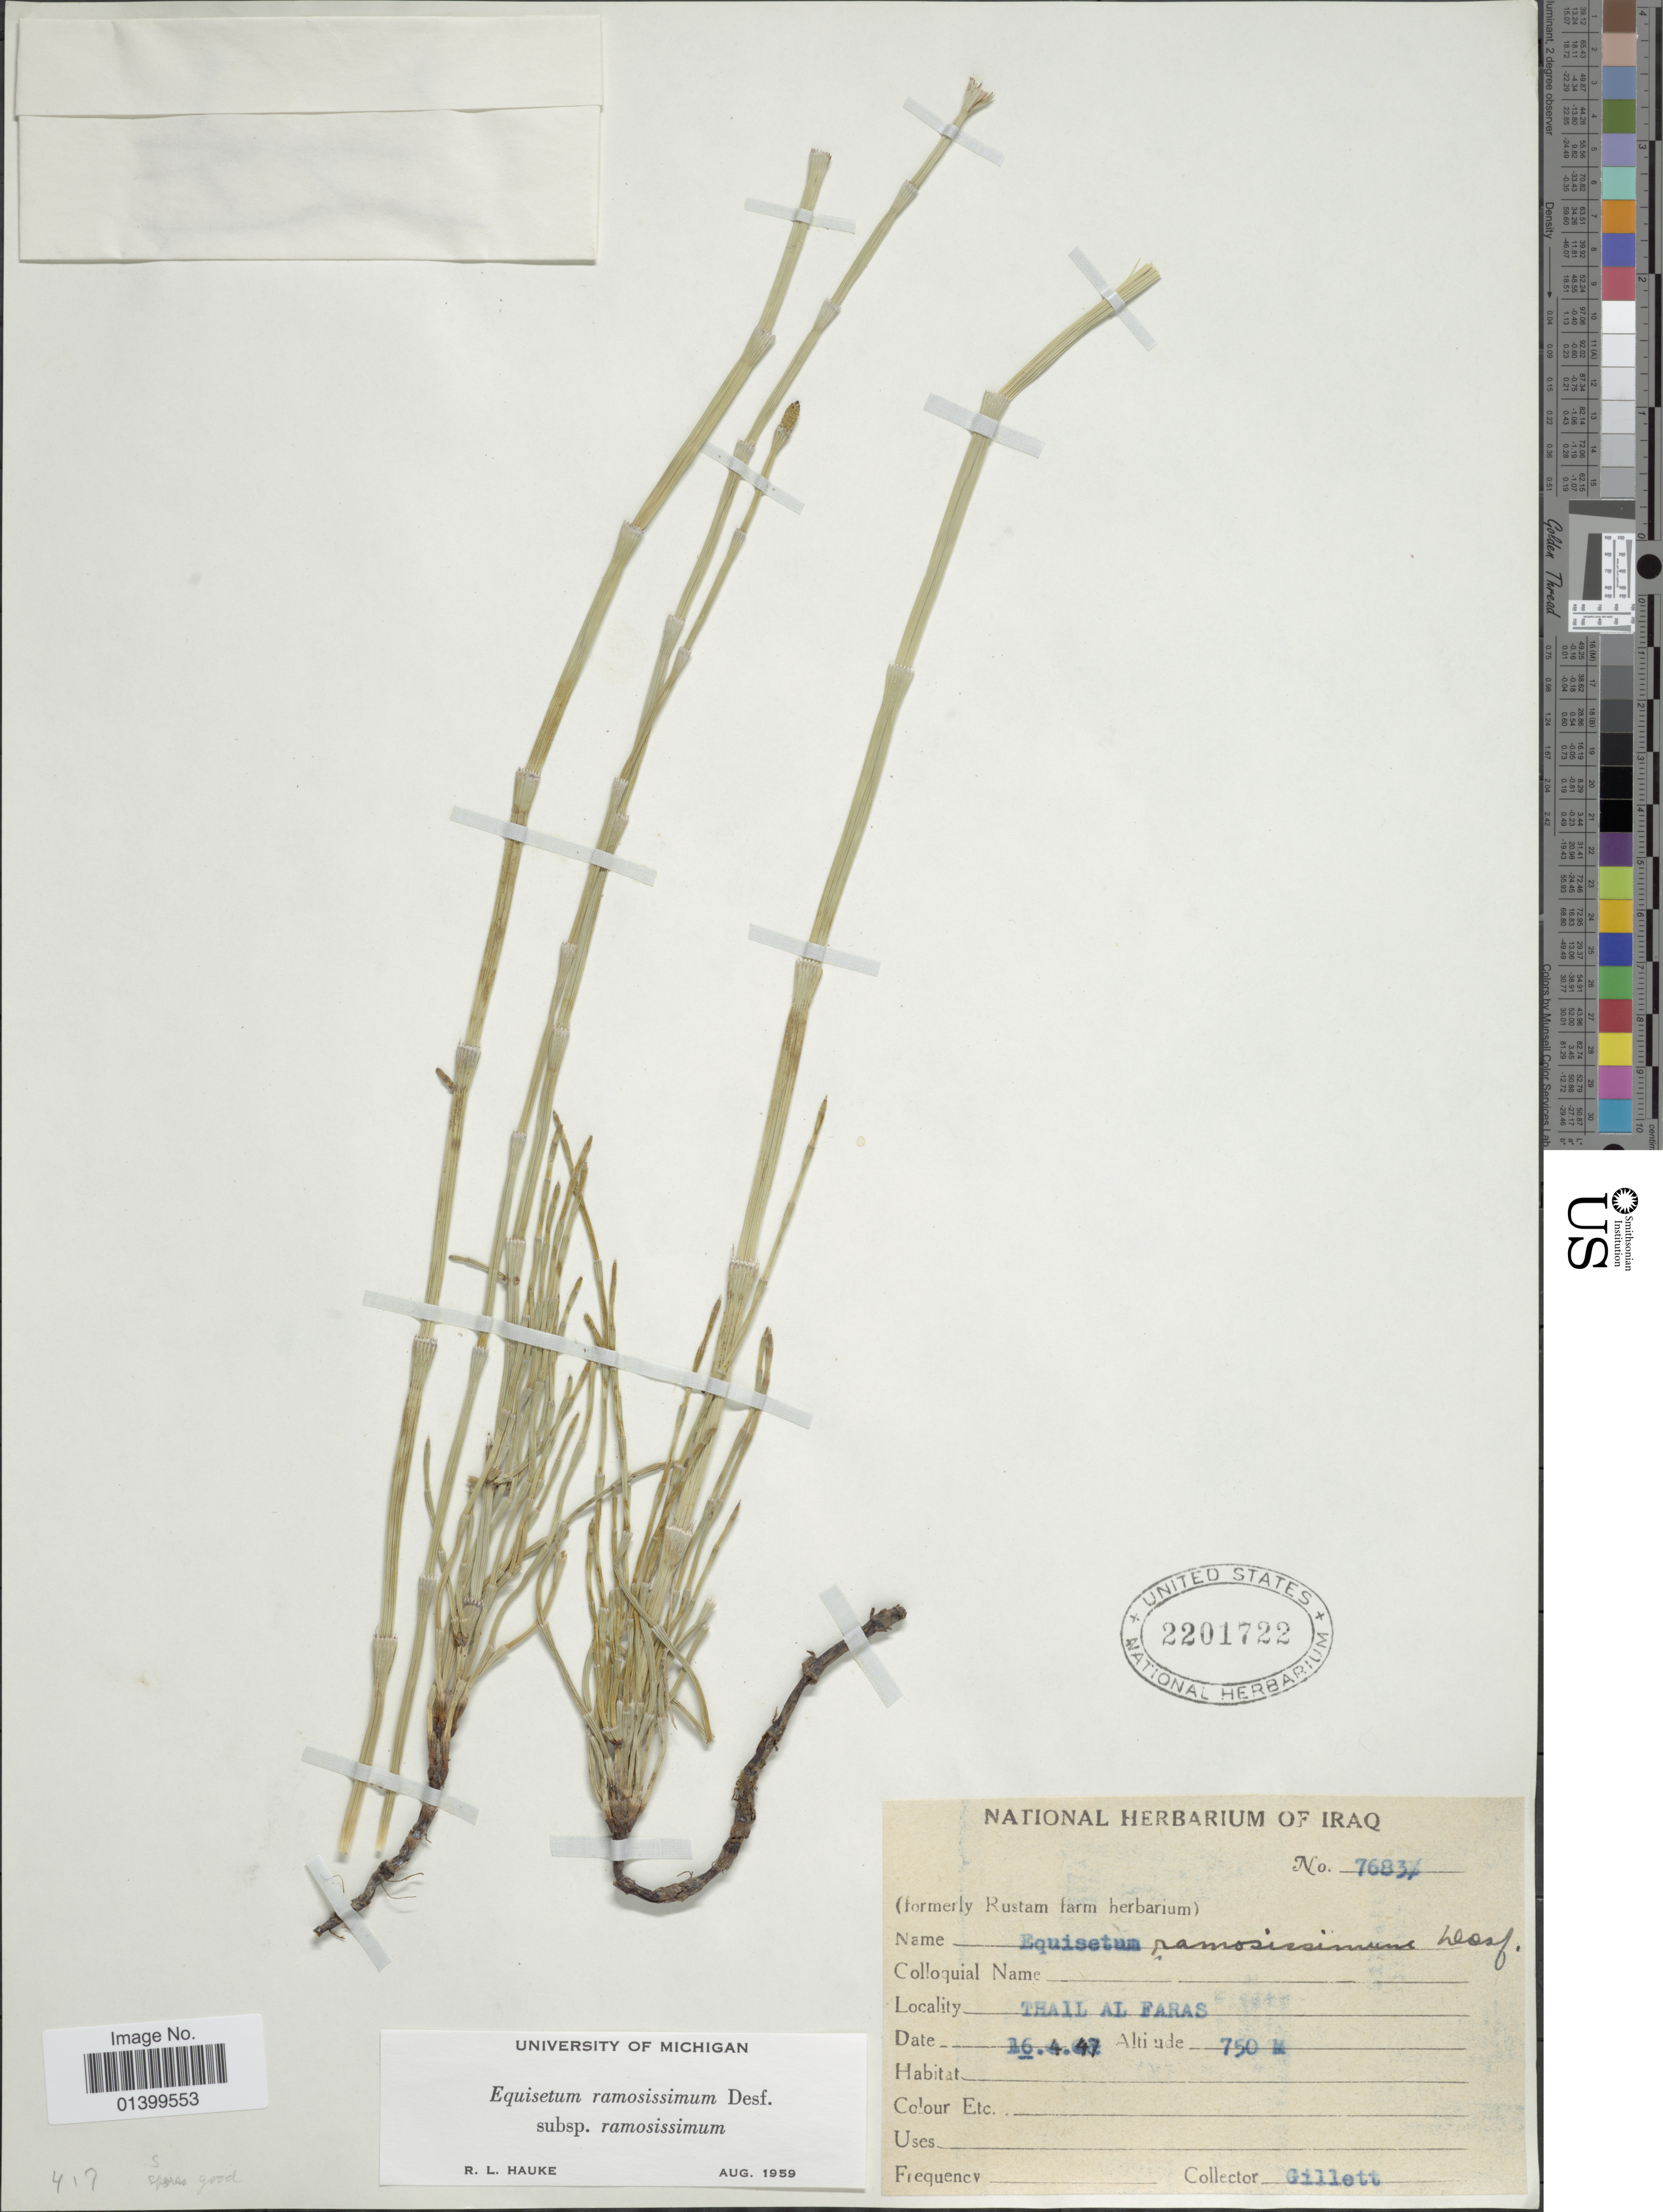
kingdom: Plantae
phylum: Tracheophyta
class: Polypodiopsida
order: Equisetales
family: Equisetaceae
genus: Equisetum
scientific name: Equisetum ramosissimum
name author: Desf.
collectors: Gillett, --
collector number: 76837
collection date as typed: Transcribed d/m/y: 16/4/47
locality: Thail Al Faras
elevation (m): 750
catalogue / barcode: US 2201722